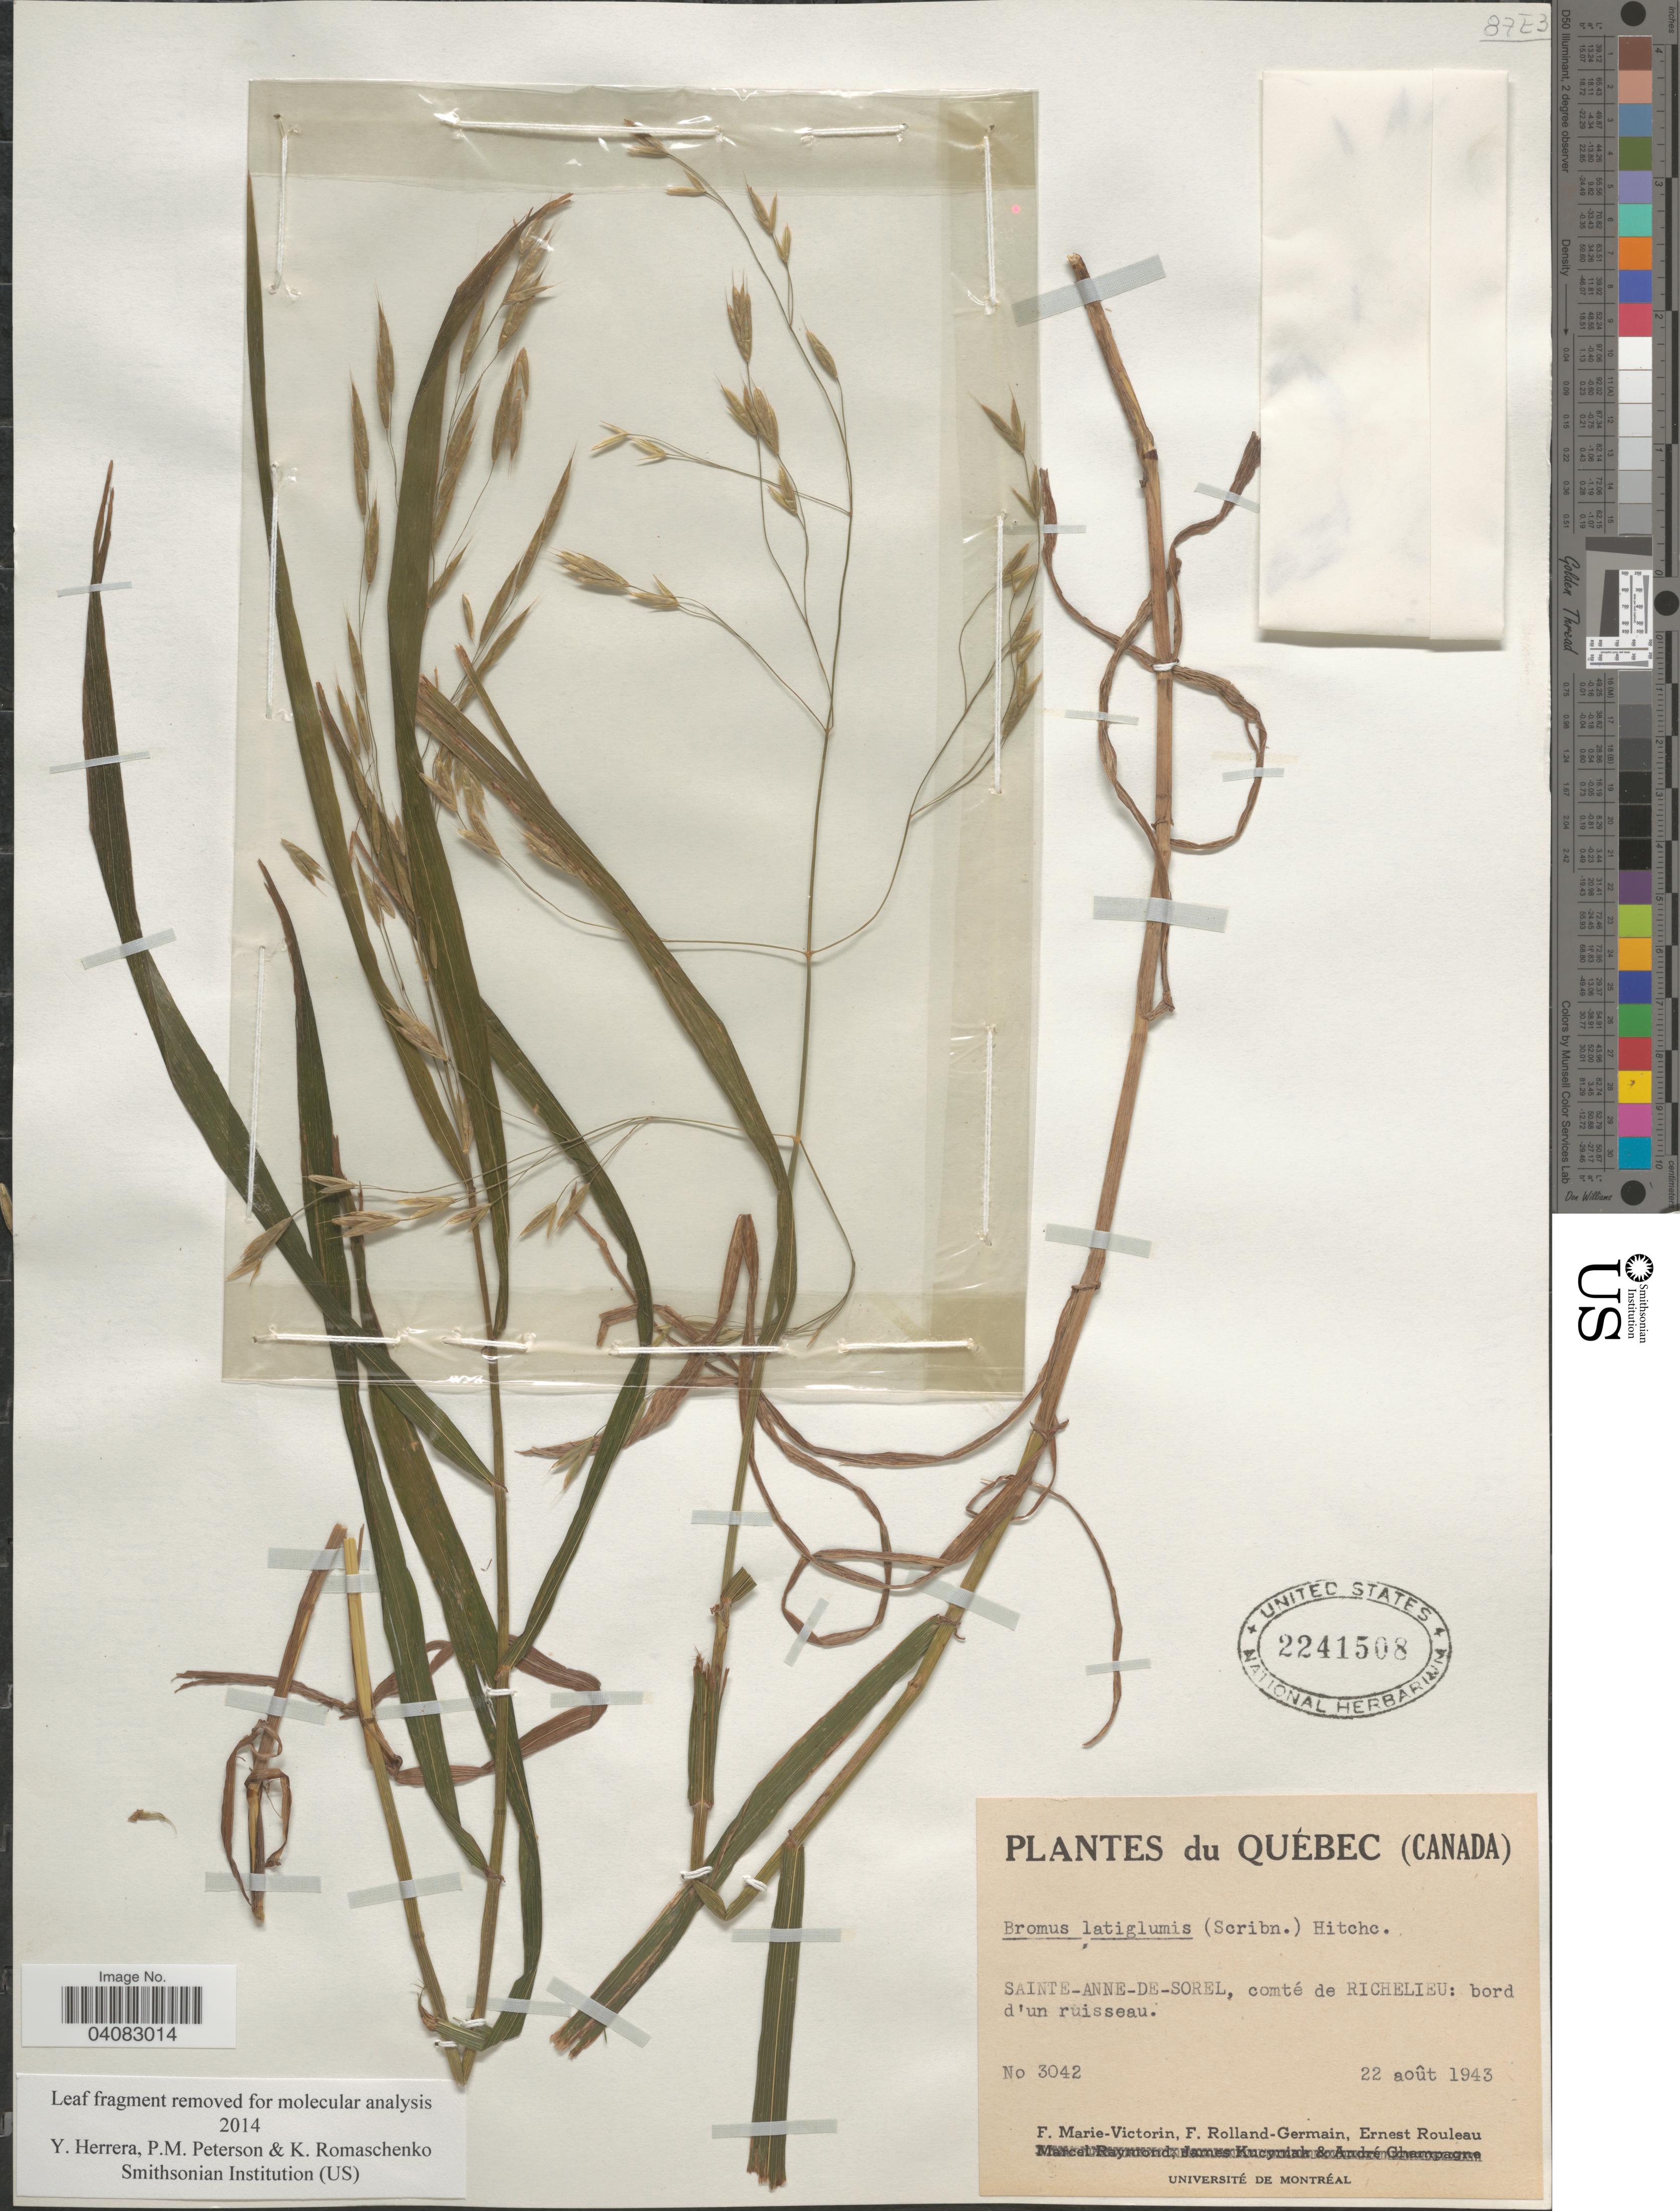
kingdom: Plantae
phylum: Tracheophyta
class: Liliopsida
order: Poales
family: Poaceae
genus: Bromus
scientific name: Bromus latiglumis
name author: (Scribn. ex Shear) Hitchc.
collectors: F. Marie-Victorin, Rolland-Germain & J. Rouleau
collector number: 3042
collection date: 1943-08-22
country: Canada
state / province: Quebec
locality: Sainte-Anne-De-Sorel, comté de Richelieu: bord d'un ruisseau.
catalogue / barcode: US 2241508